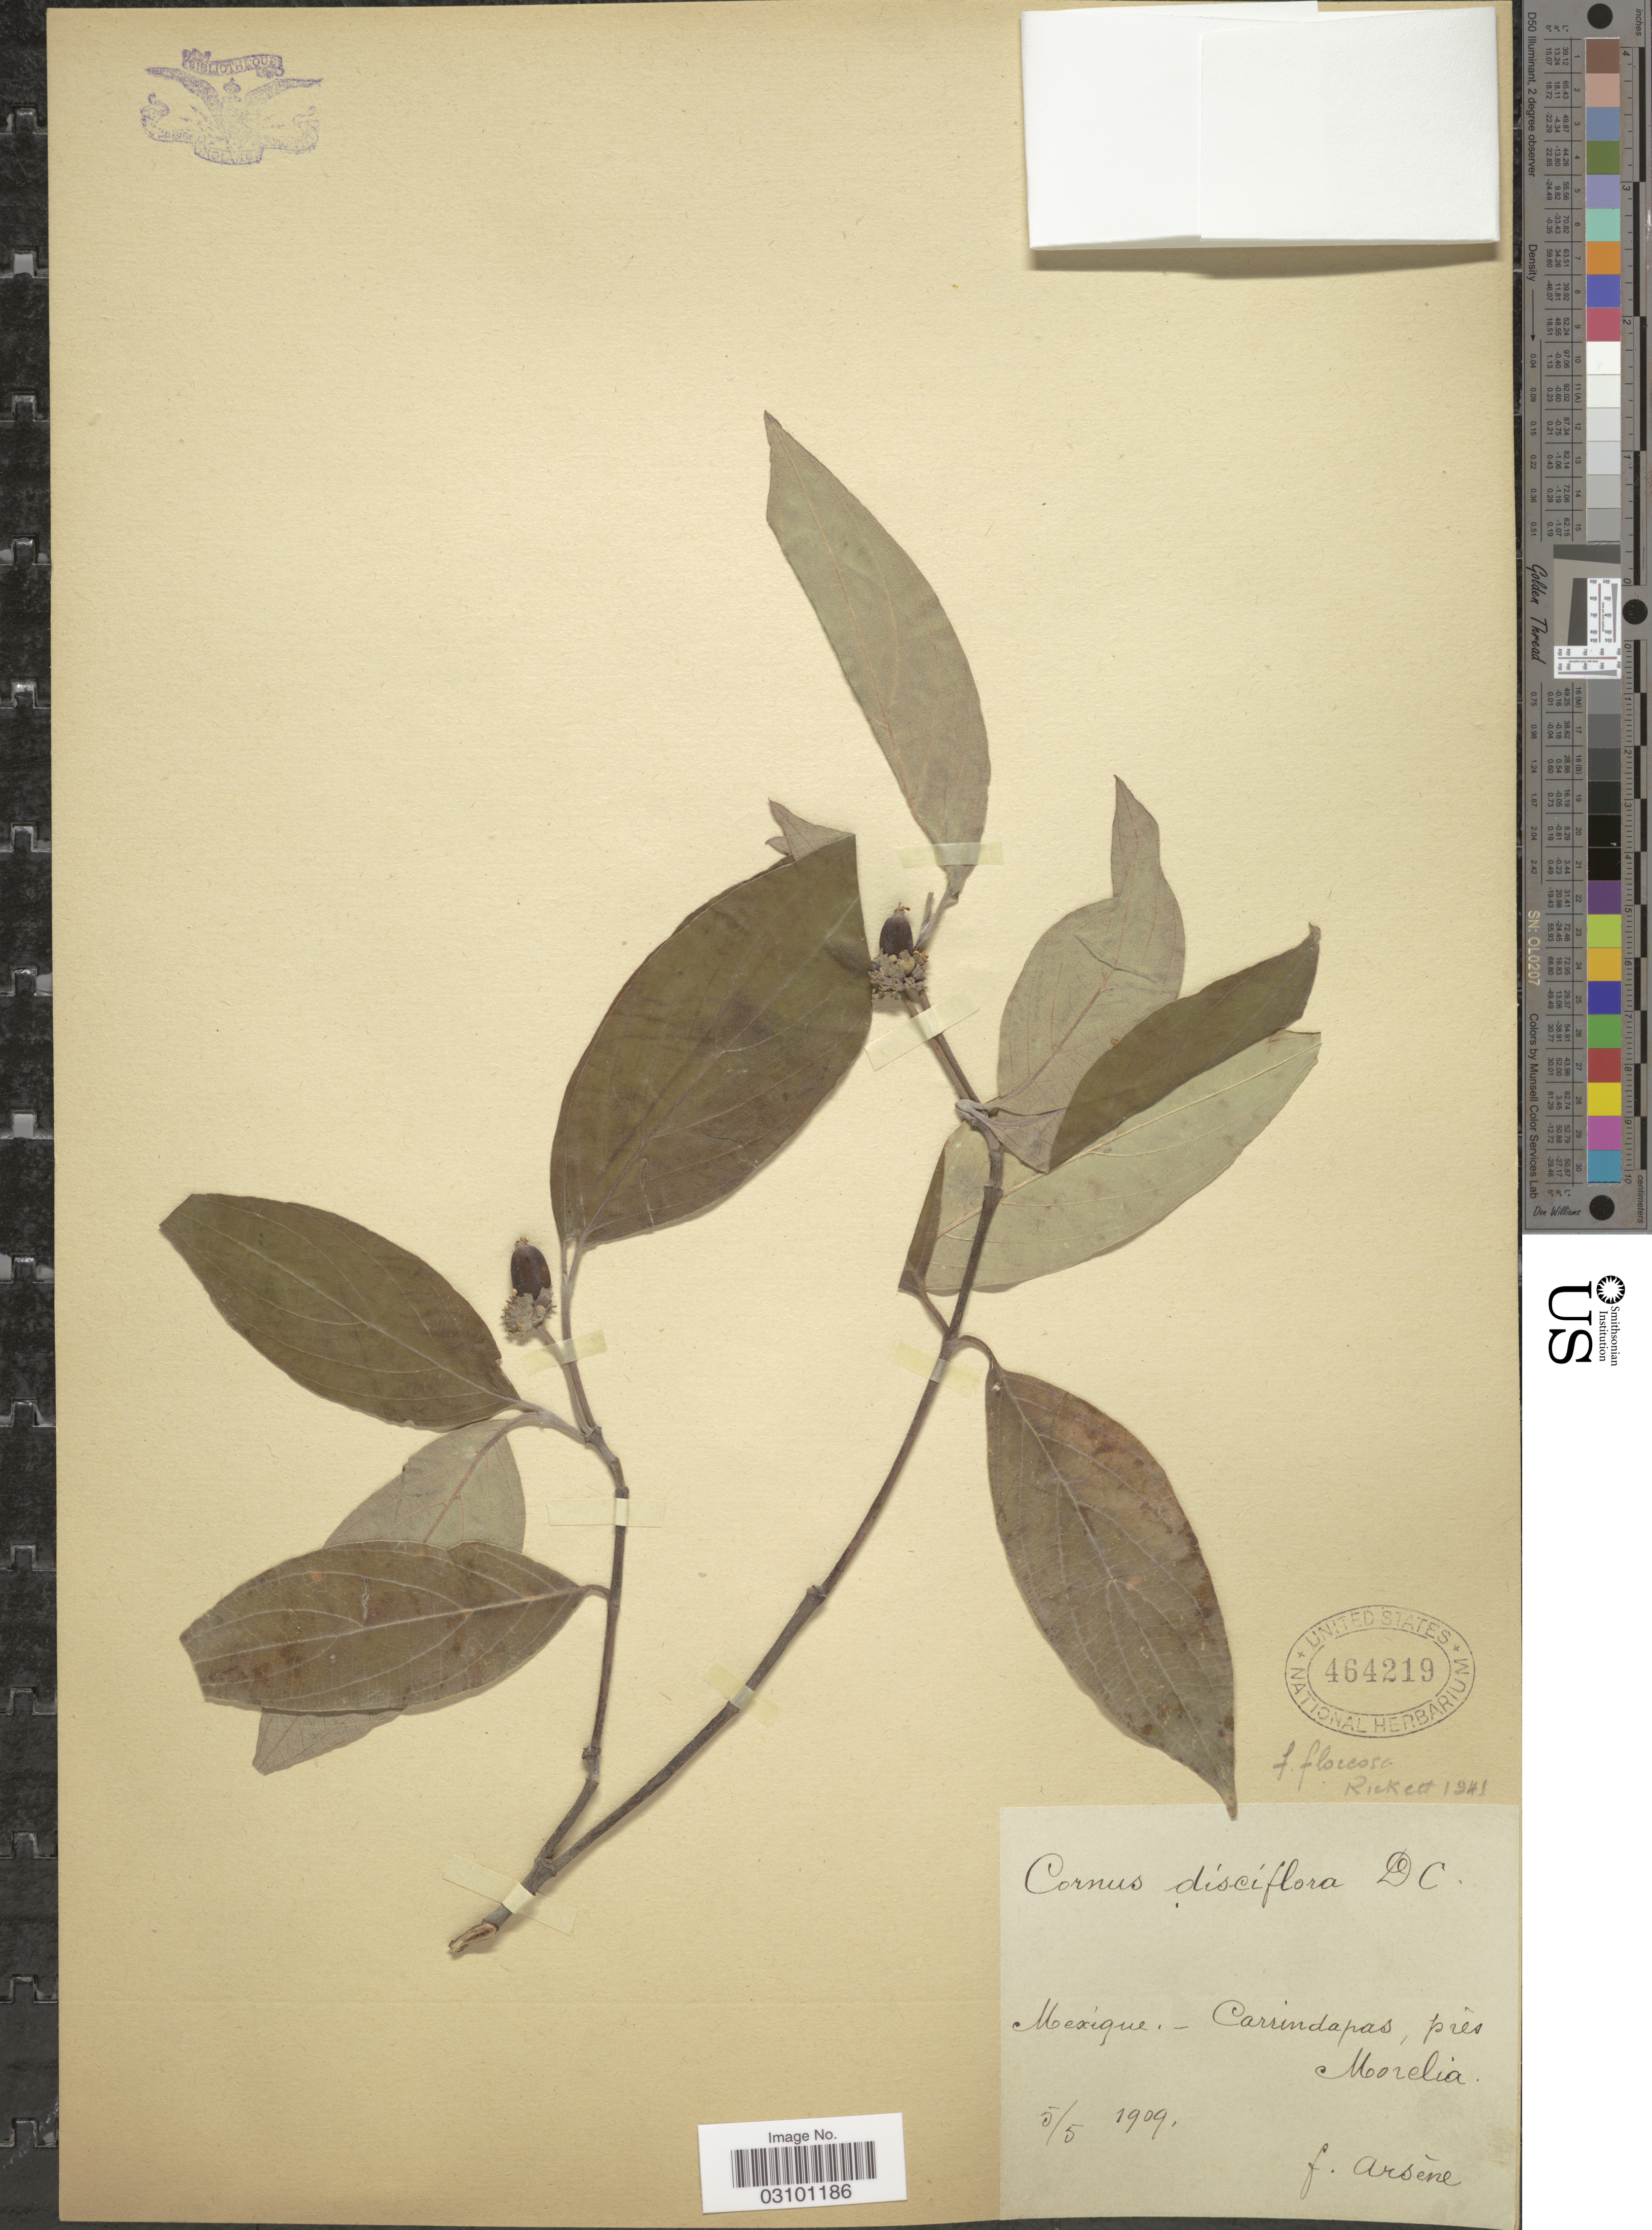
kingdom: Plantae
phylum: Tracheophyta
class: Magnoliopsida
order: Cornales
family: Cornaceae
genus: Cornus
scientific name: Cornus disciflora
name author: Moc. & Sessé ex DC.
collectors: F. Arsène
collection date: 1909-05-05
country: Mexico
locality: Carrindapas, près Morelia.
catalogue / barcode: US 464219